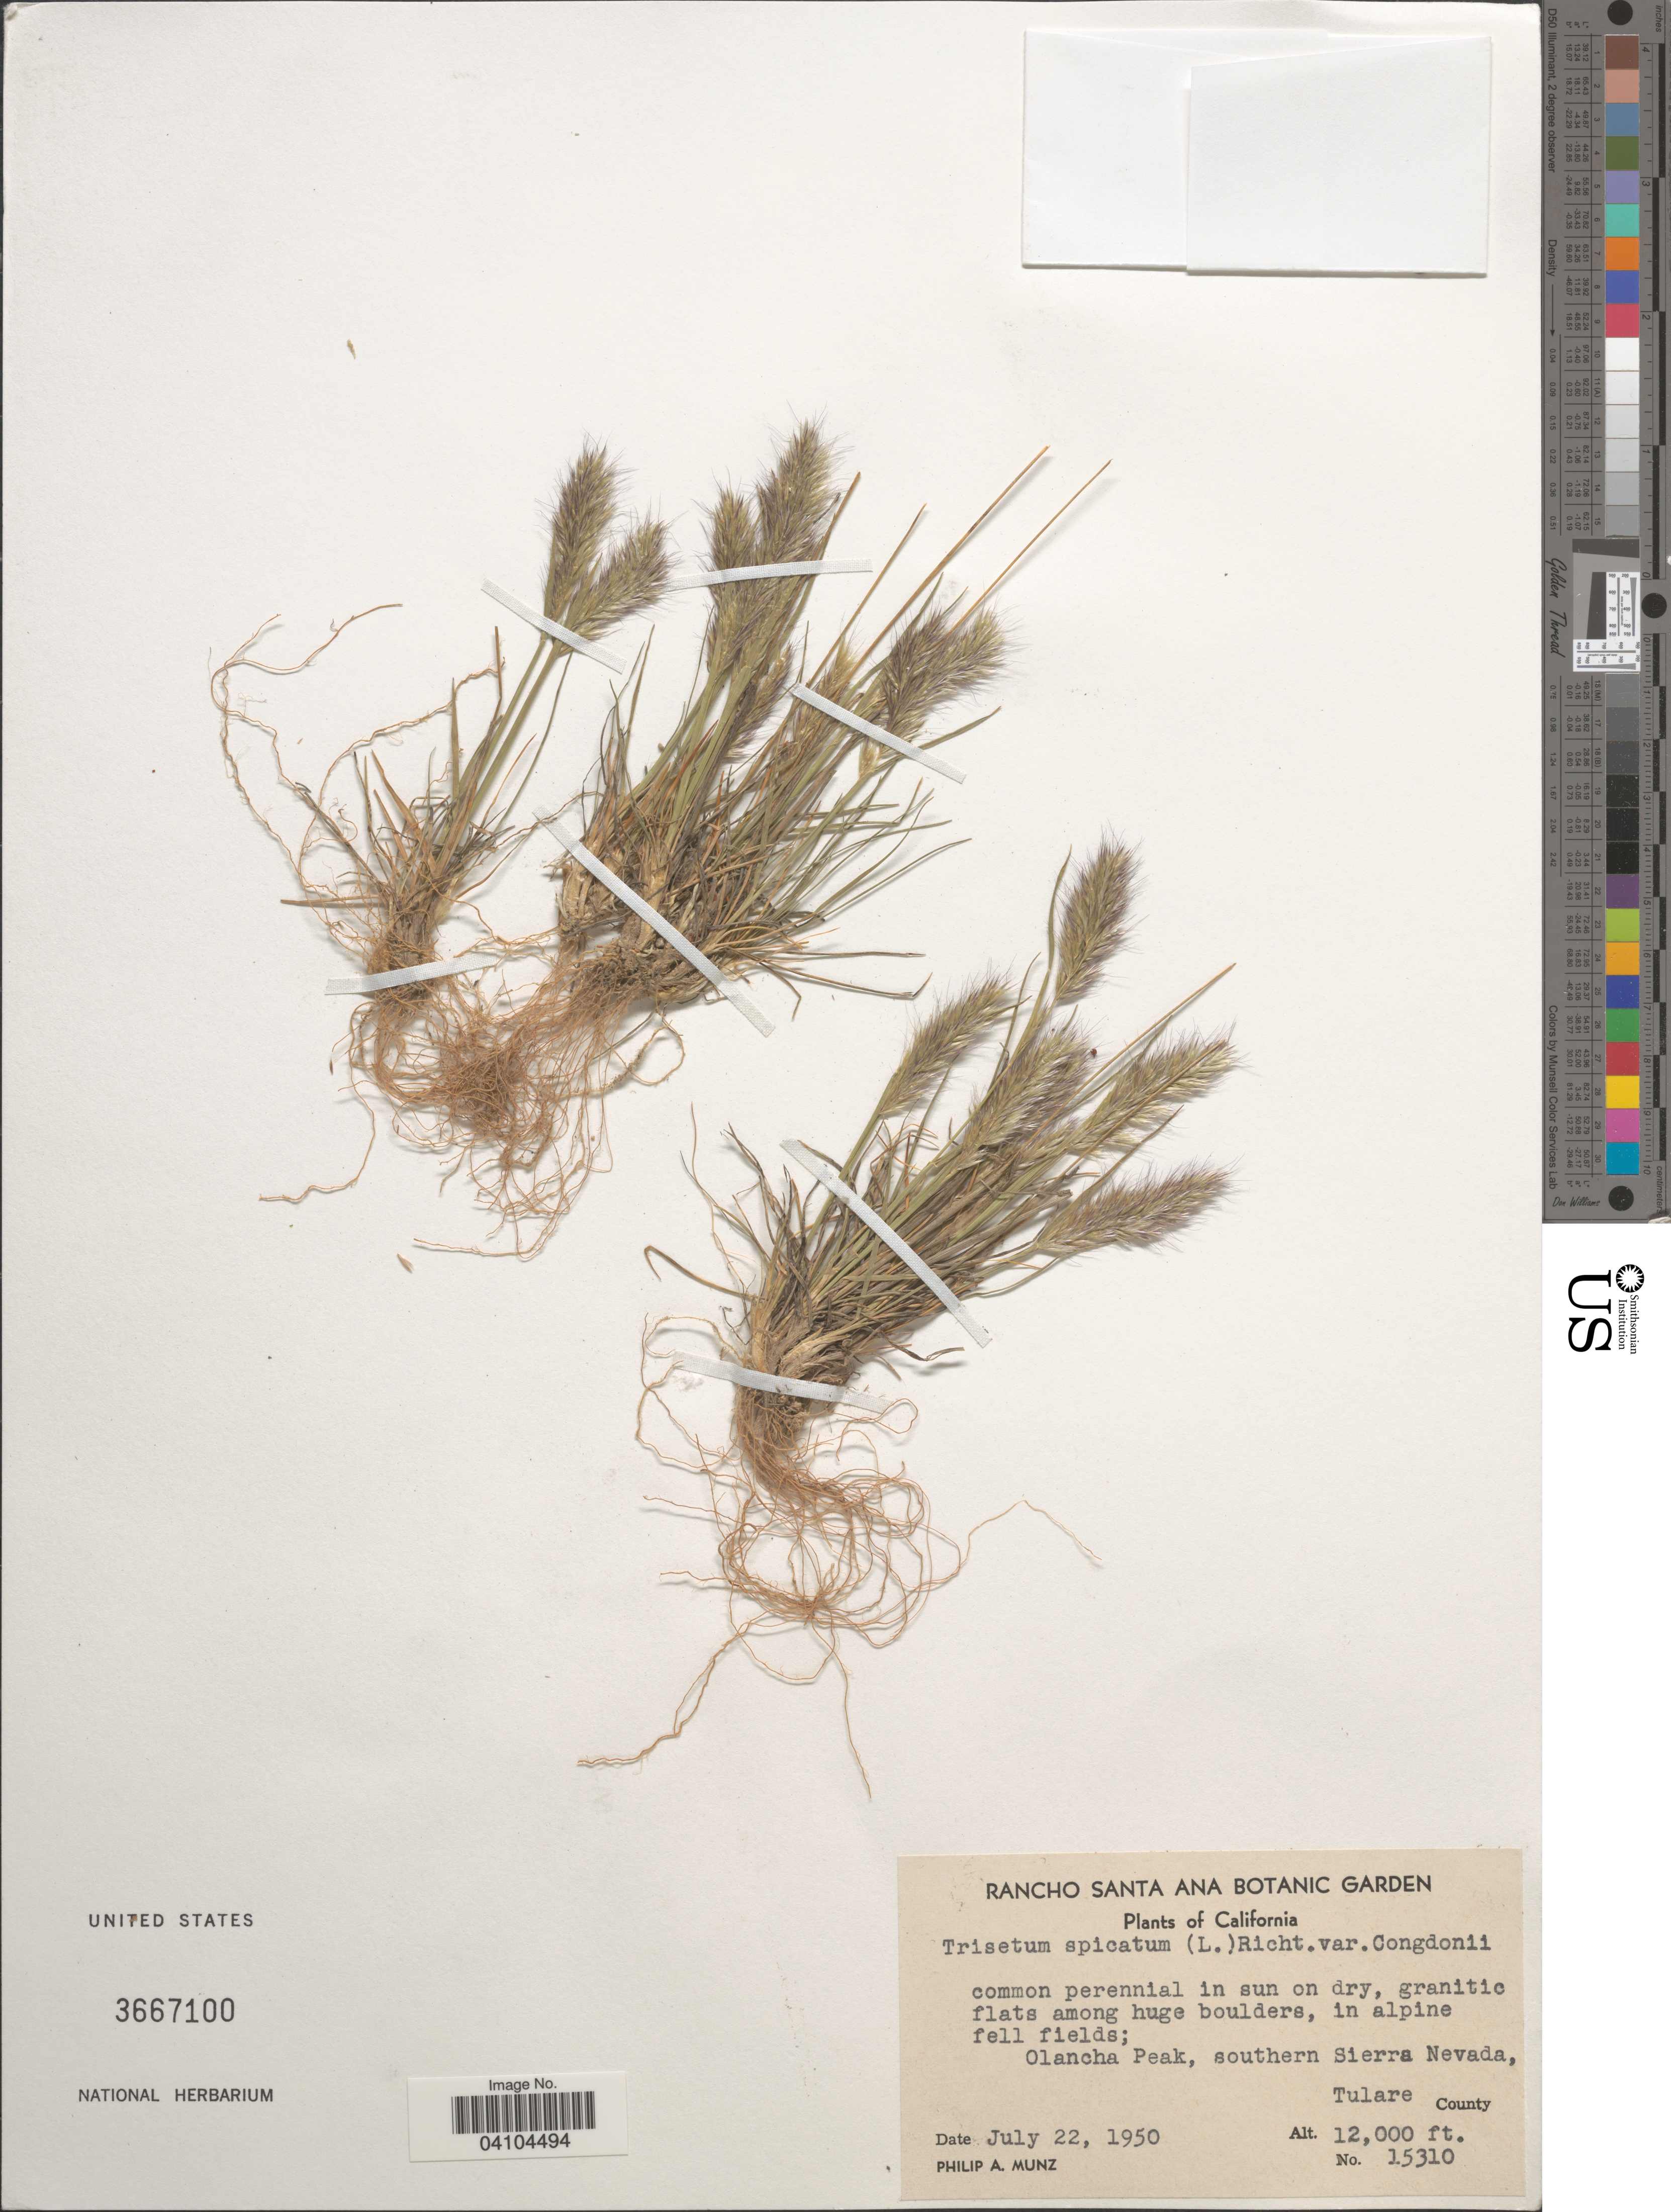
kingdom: Plantae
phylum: Tracheophyta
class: Liliopsida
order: Poales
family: Poaceae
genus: Koeleria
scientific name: Koeleria spicata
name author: (L.) Barberá et al.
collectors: P. A. Munz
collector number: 15310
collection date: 1950-07-22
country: United States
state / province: California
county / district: Tulare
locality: Olancha Peak, southern Sierra Nevada, Tulare County.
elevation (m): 3658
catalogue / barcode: US 3667100